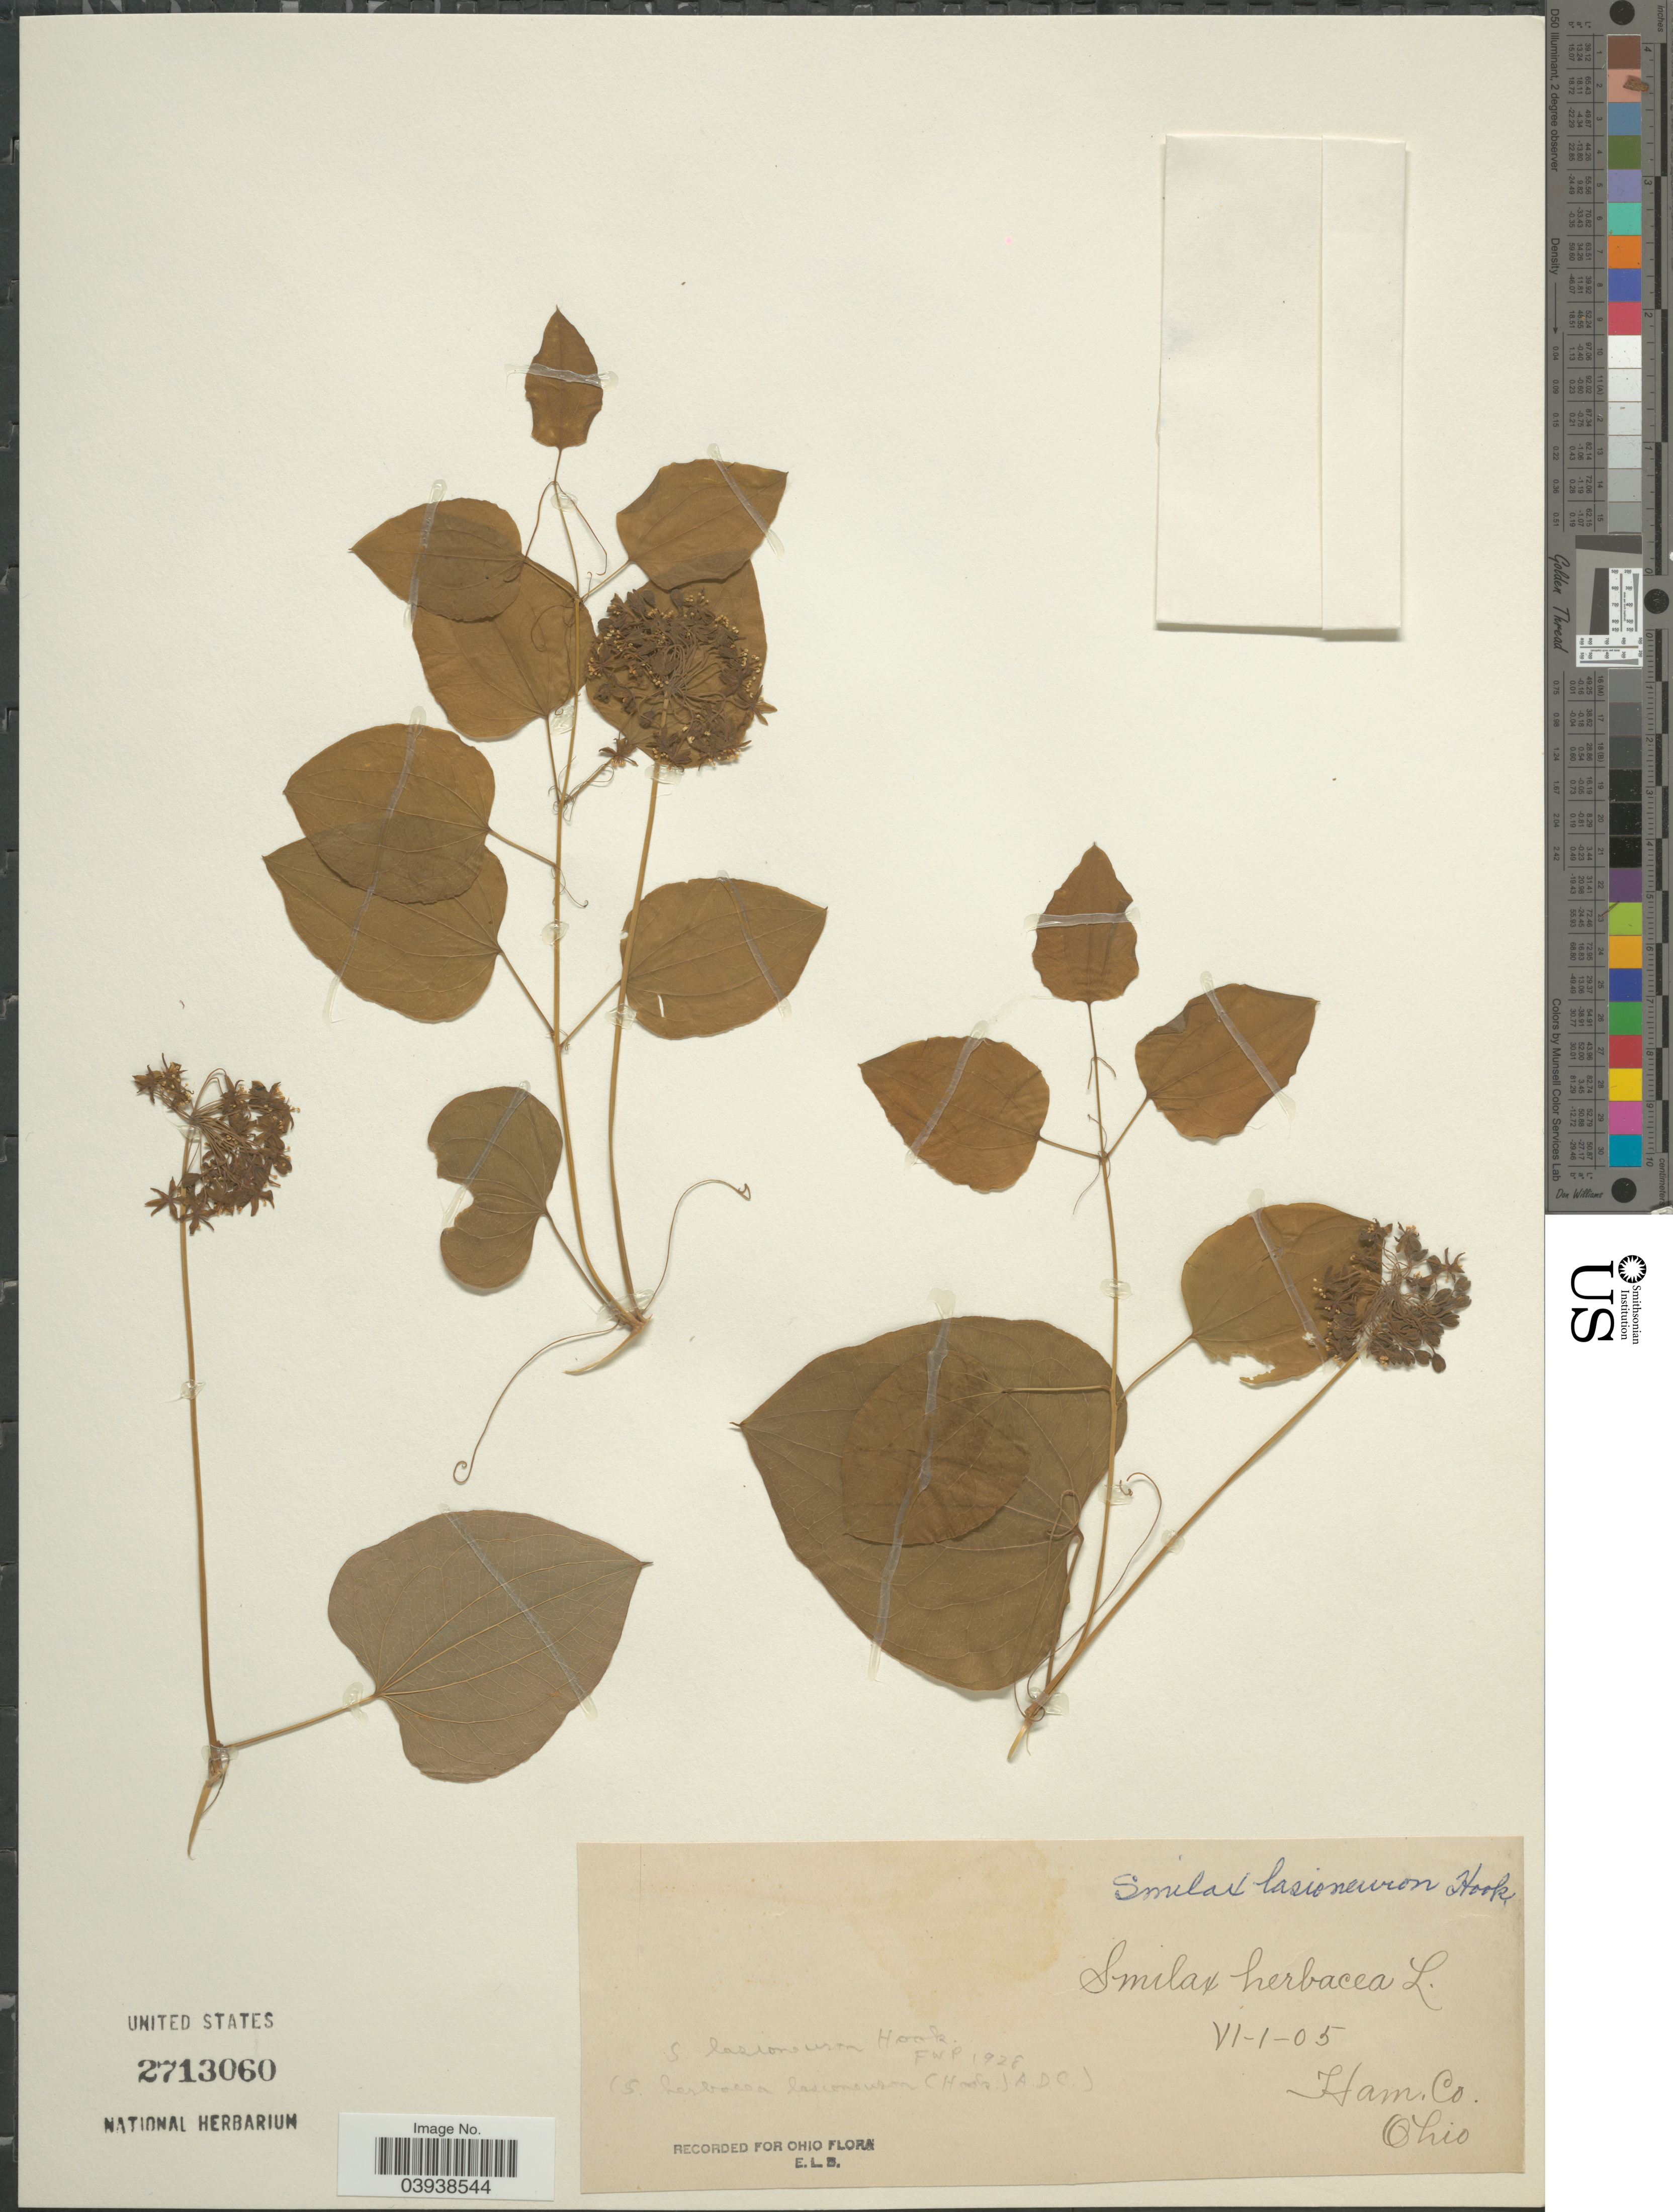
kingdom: Plantae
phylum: Tracheophyta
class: Liliopsida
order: Liliales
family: Smilacaceae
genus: Smilax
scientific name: Smilax herbacea var. lasioneuron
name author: (Hook.) A. DC.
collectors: E. L. B.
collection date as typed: Transcribed d/m/y: 1/6/5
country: United States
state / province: Ohio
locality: Ham. Co.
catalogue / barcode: US 2713060